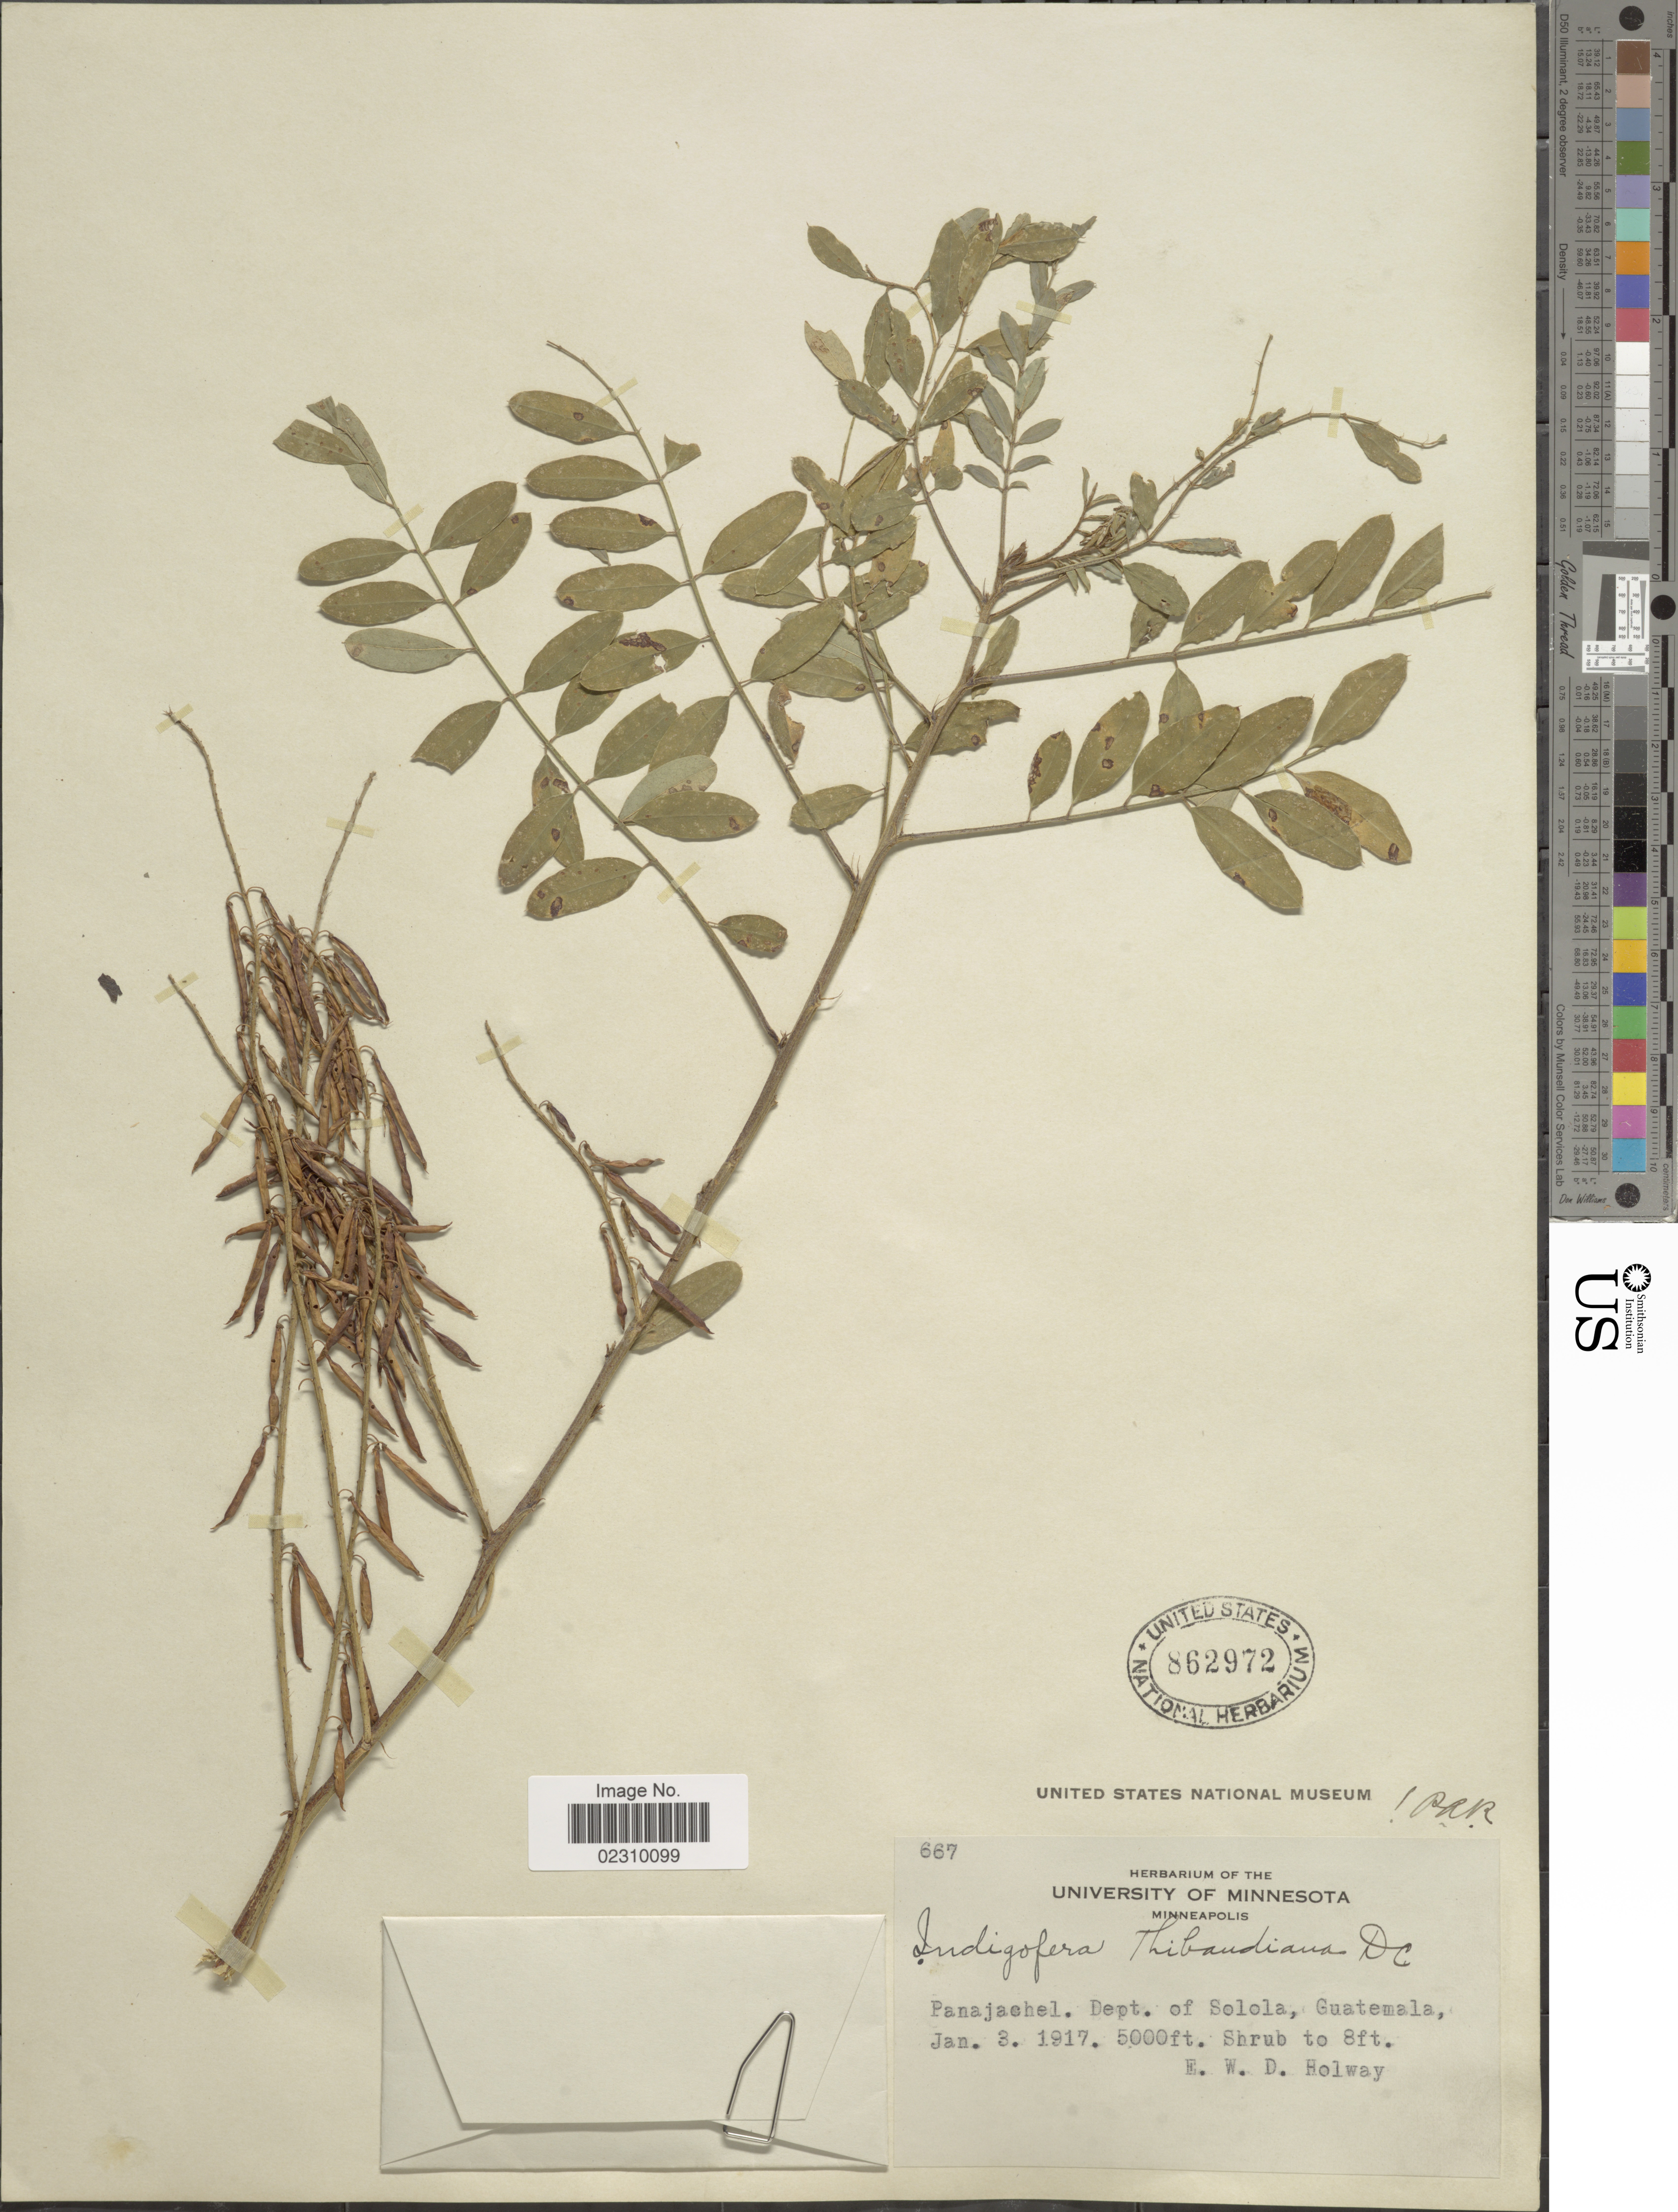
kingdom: Plantae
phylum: Tracheophyta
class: Magnoliopsida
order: Fabales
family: Fabaceae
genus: Indigofera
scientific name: Indigofera thibaudiana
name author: DC.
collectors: E. W. D. Holway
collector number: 667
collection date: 1917-01-03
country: Guatemala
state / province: Sololá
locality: Panajachel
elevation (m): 1524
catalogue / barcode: US 862972